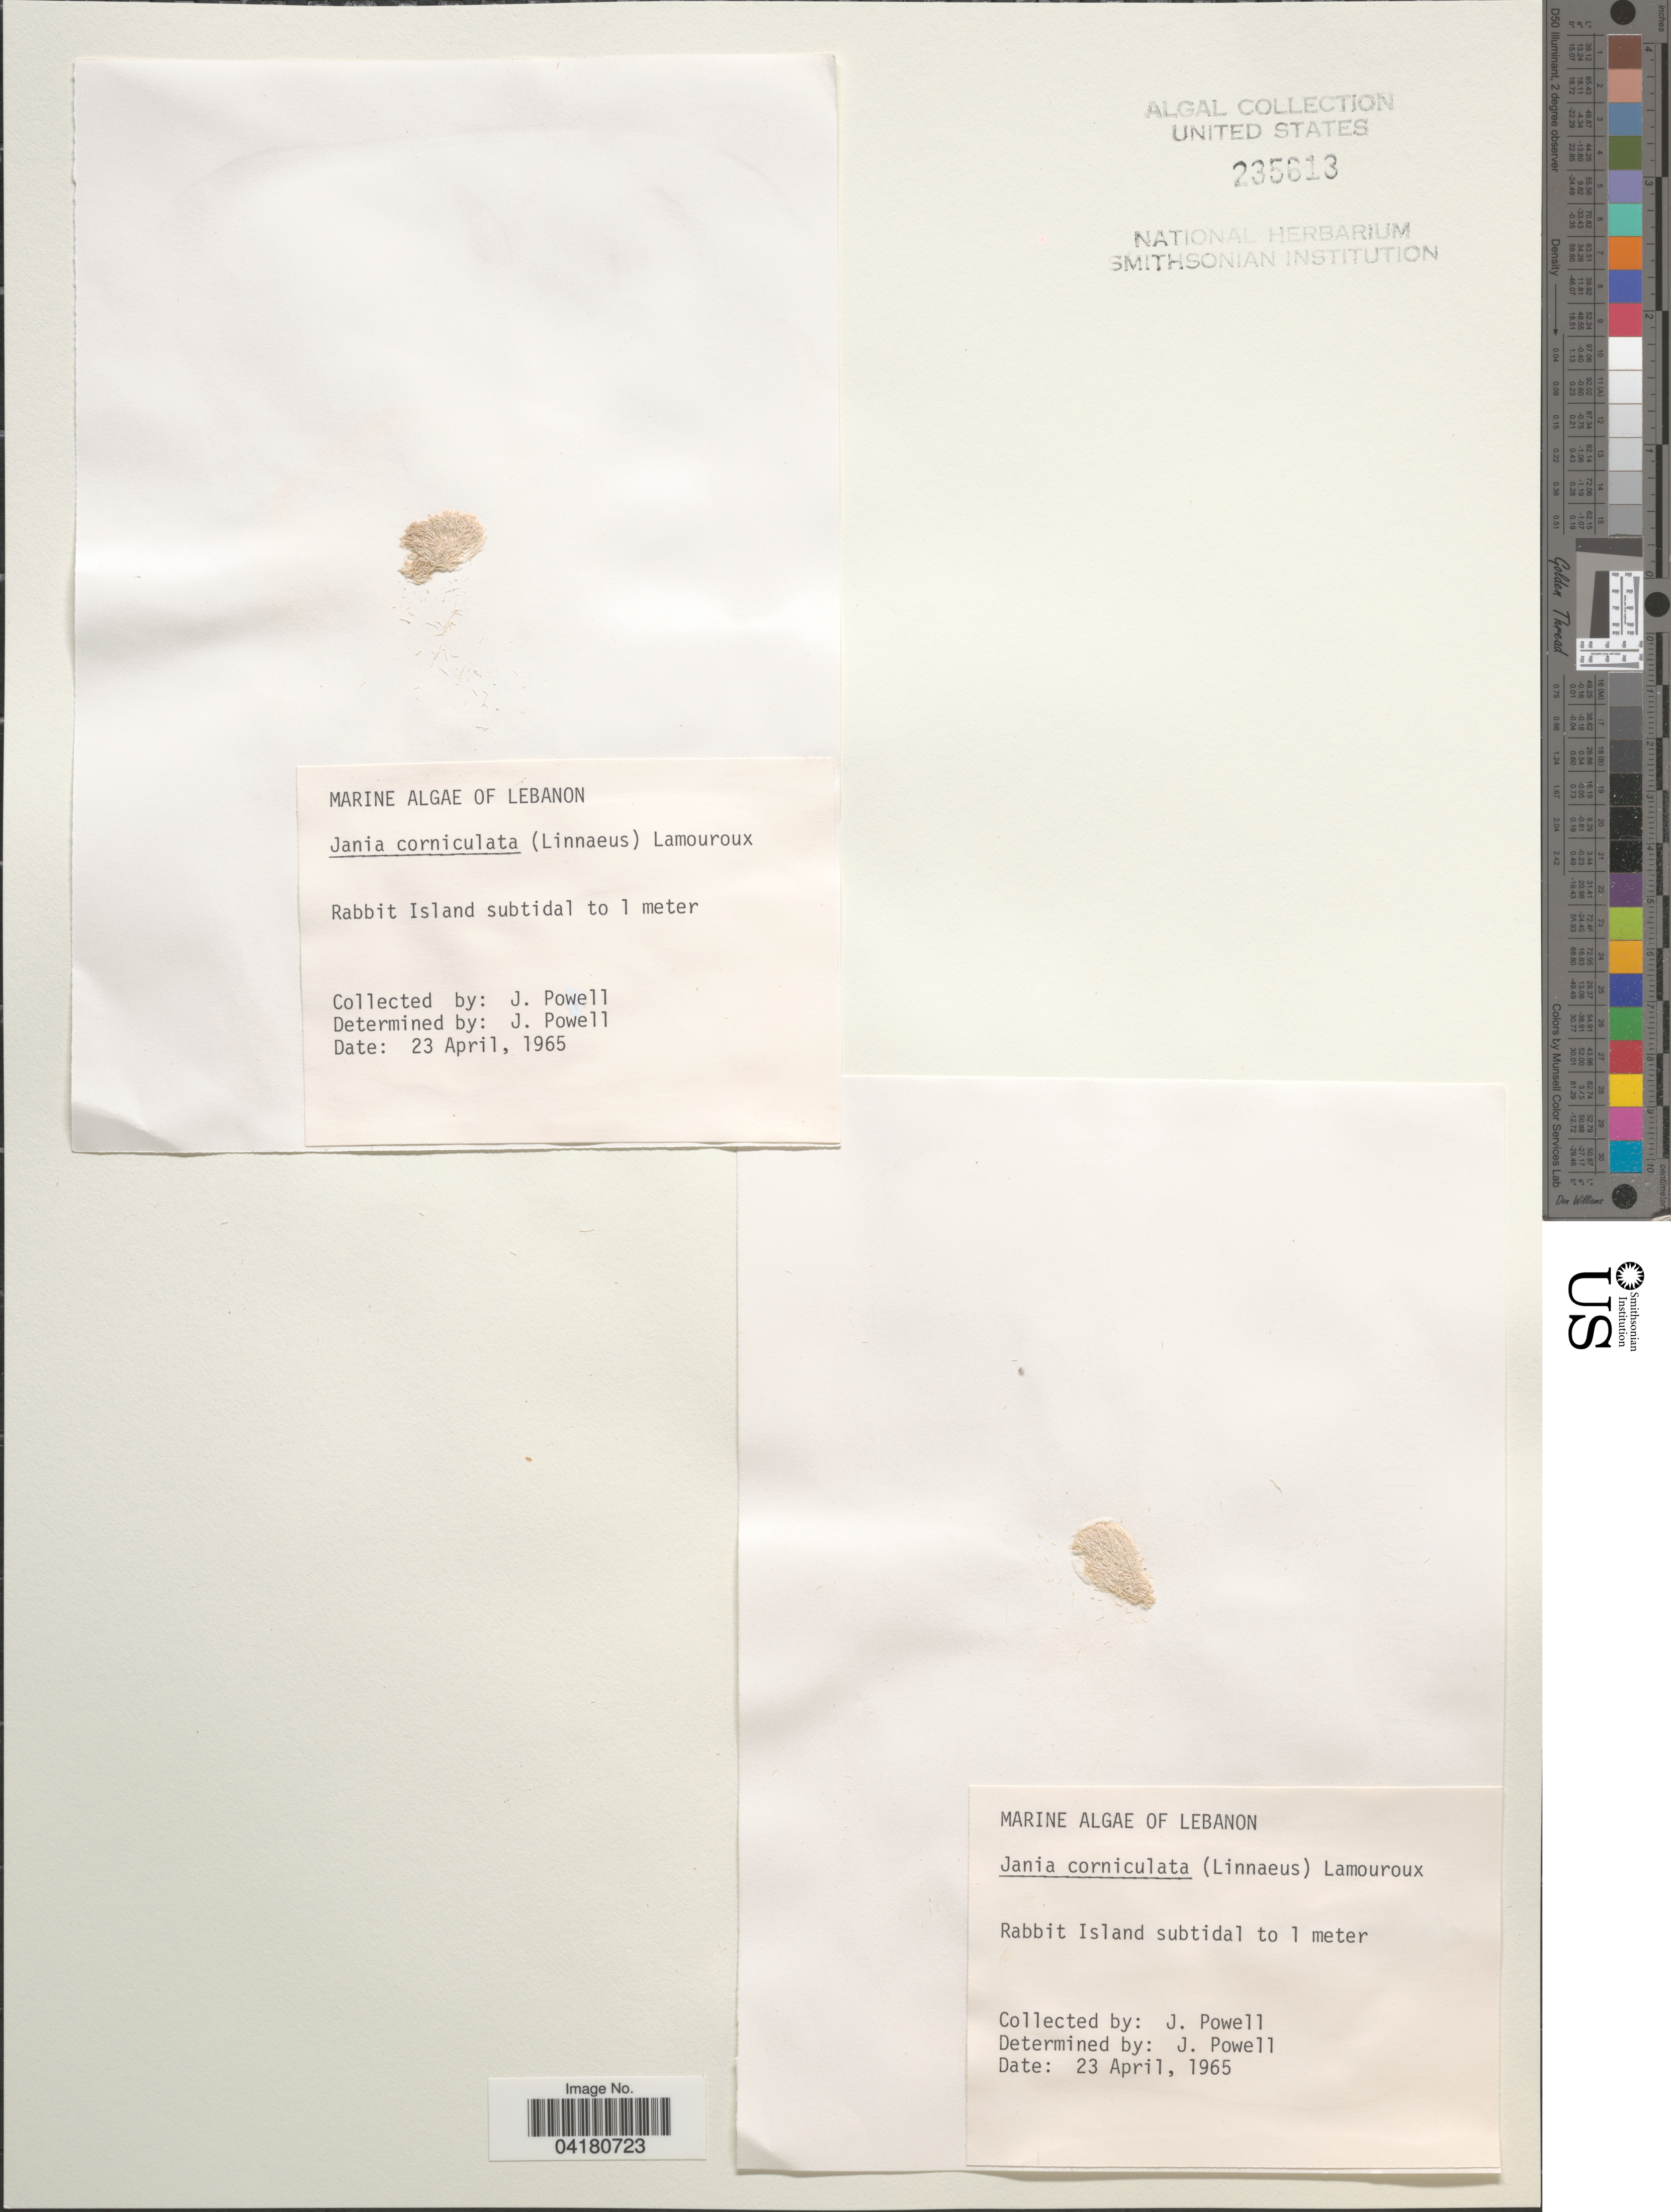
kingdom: Plantae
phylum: Rhodophyta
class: Florideophyceae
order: Corallinales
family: Corallinaceae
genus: Jania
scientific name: Jania rubens var. corniculata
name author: (L.) Yendo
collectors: J. Powell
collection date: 1965-04-23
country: Lebanon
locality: Rabbit Island subtidal to 1 meter.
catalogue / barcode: US 235613